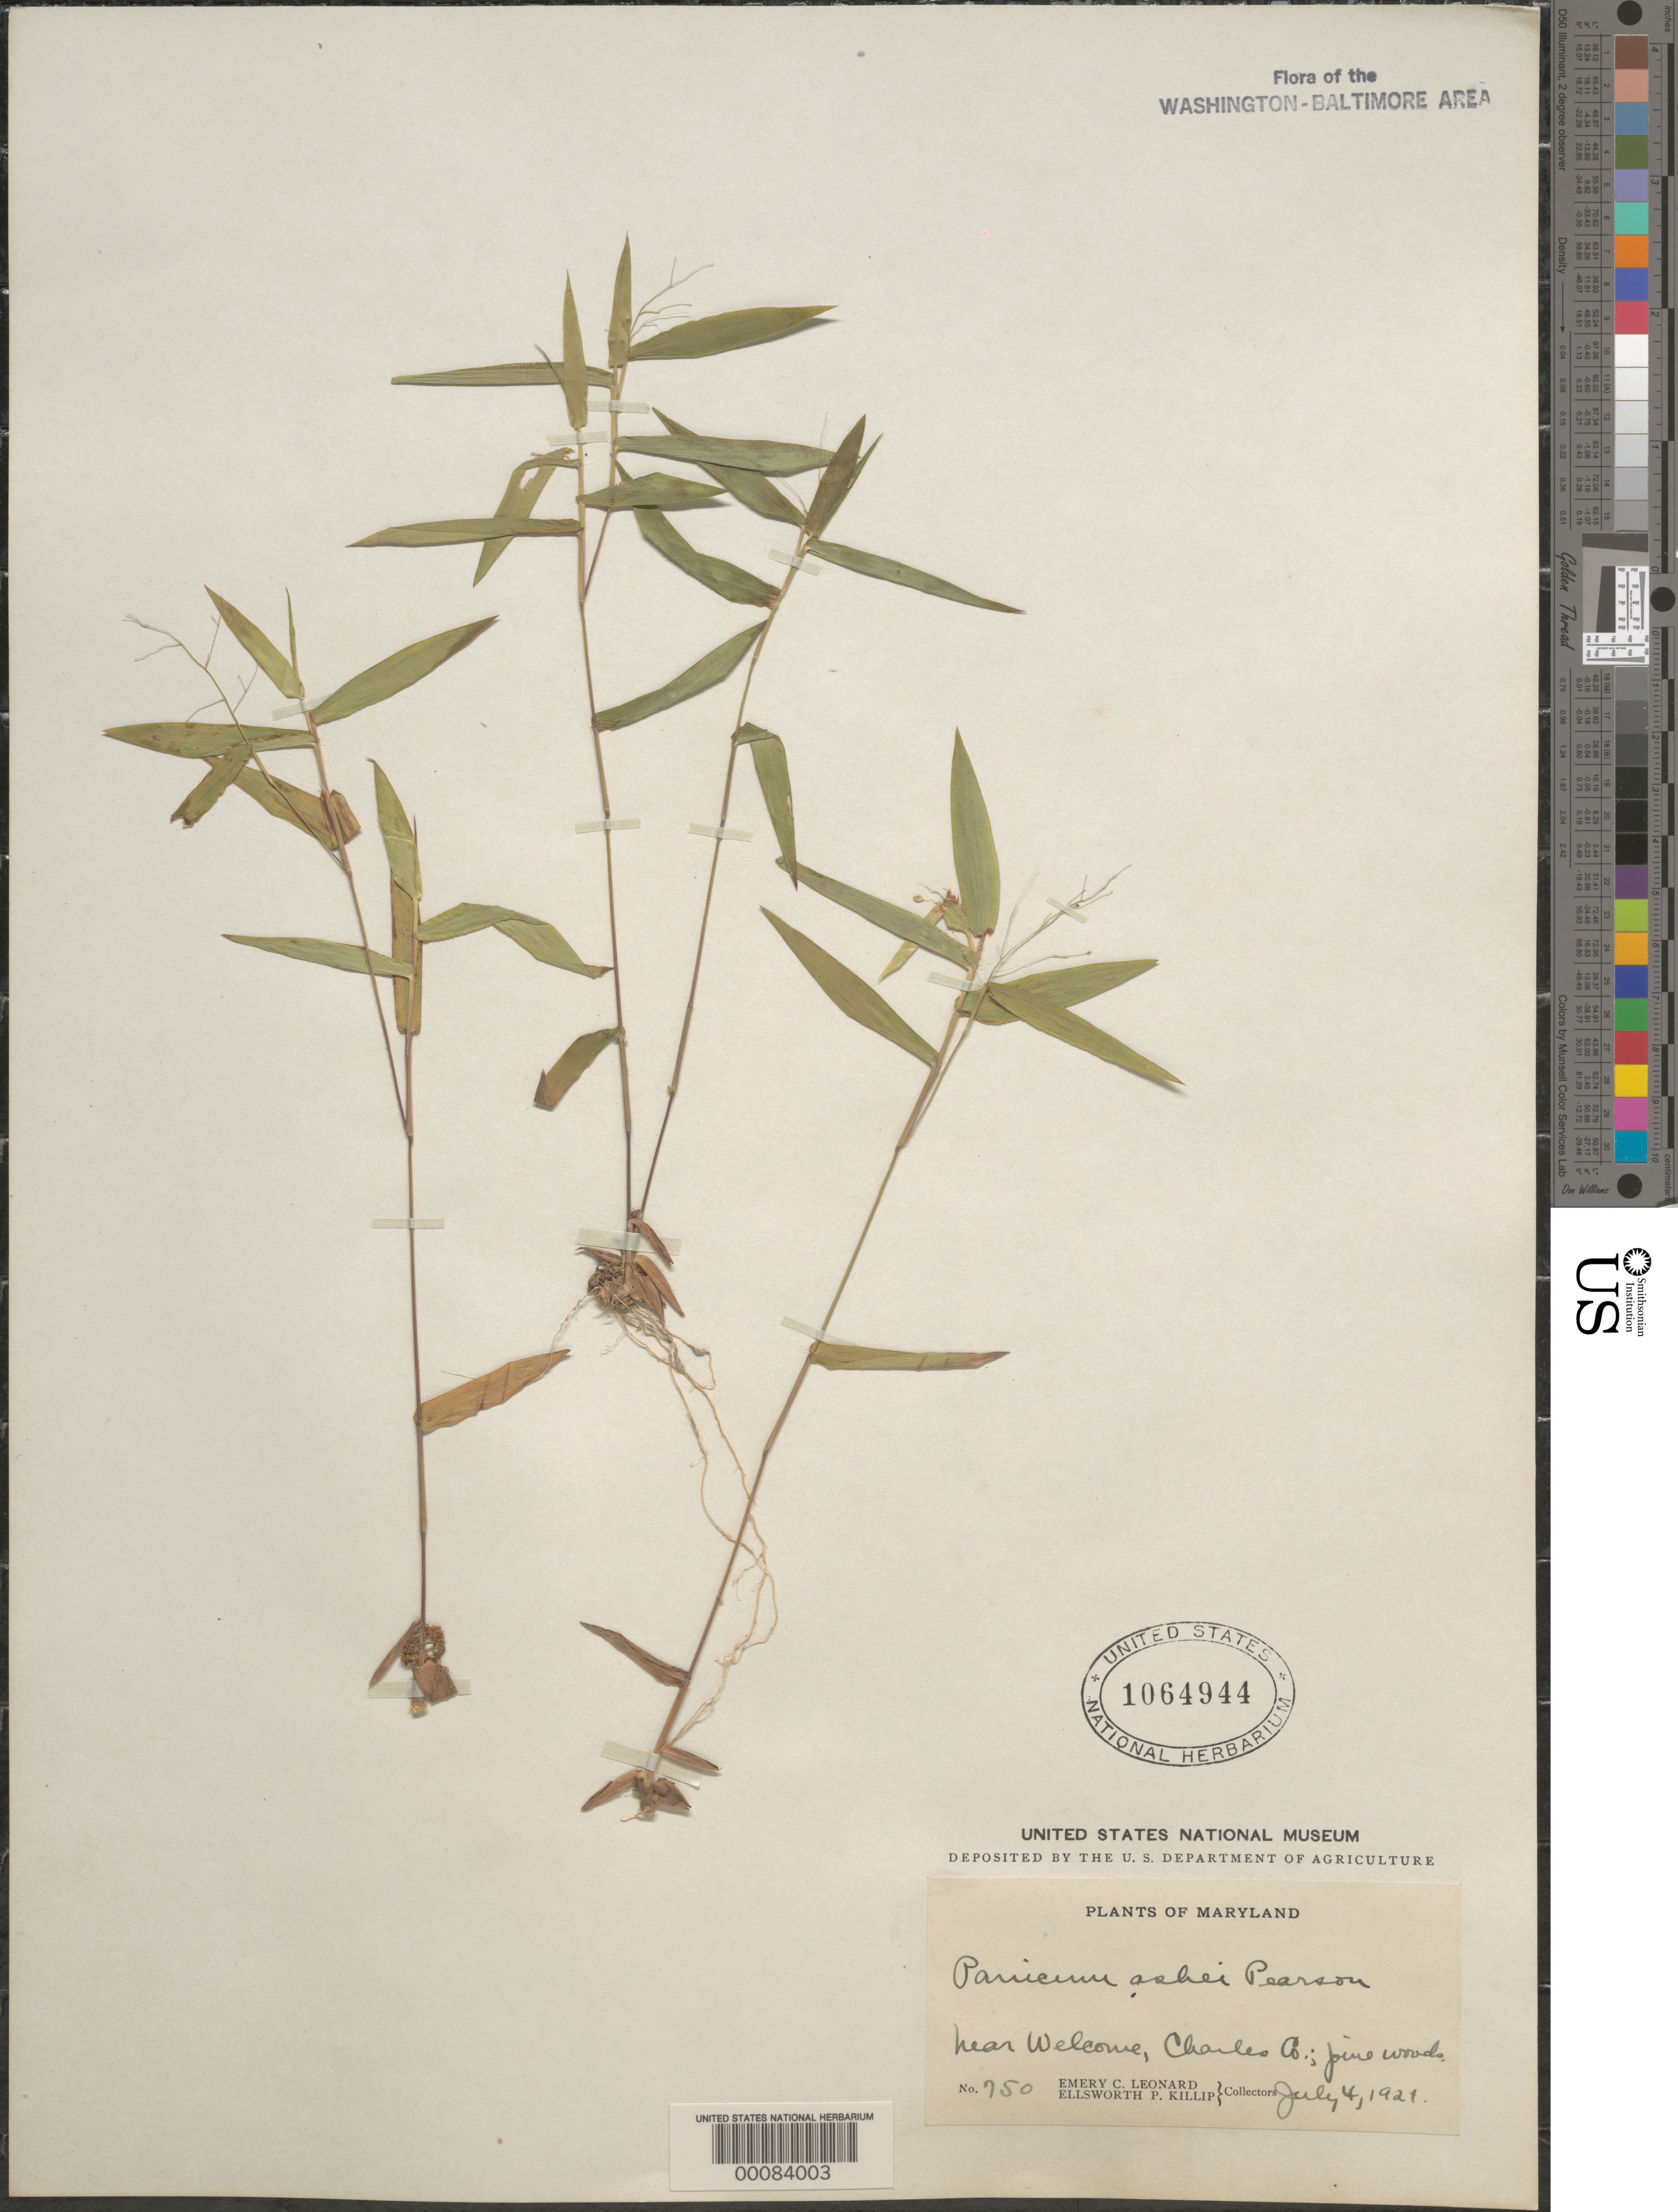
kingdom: Plantae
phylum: Tracheophyta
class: Liliopsida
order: Poales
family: Poaceae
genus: Dichanthelium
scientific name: Dichanthelium commutatum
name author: (Schult.) Gould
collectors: E. C. Leonard & E. P. Killip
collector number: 750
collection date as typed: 04 Jul 1921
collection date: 1921-07-04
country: United States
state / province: Maryland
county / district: Charles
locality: Near Welcome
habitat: Pine woods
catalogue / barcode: US 1064944